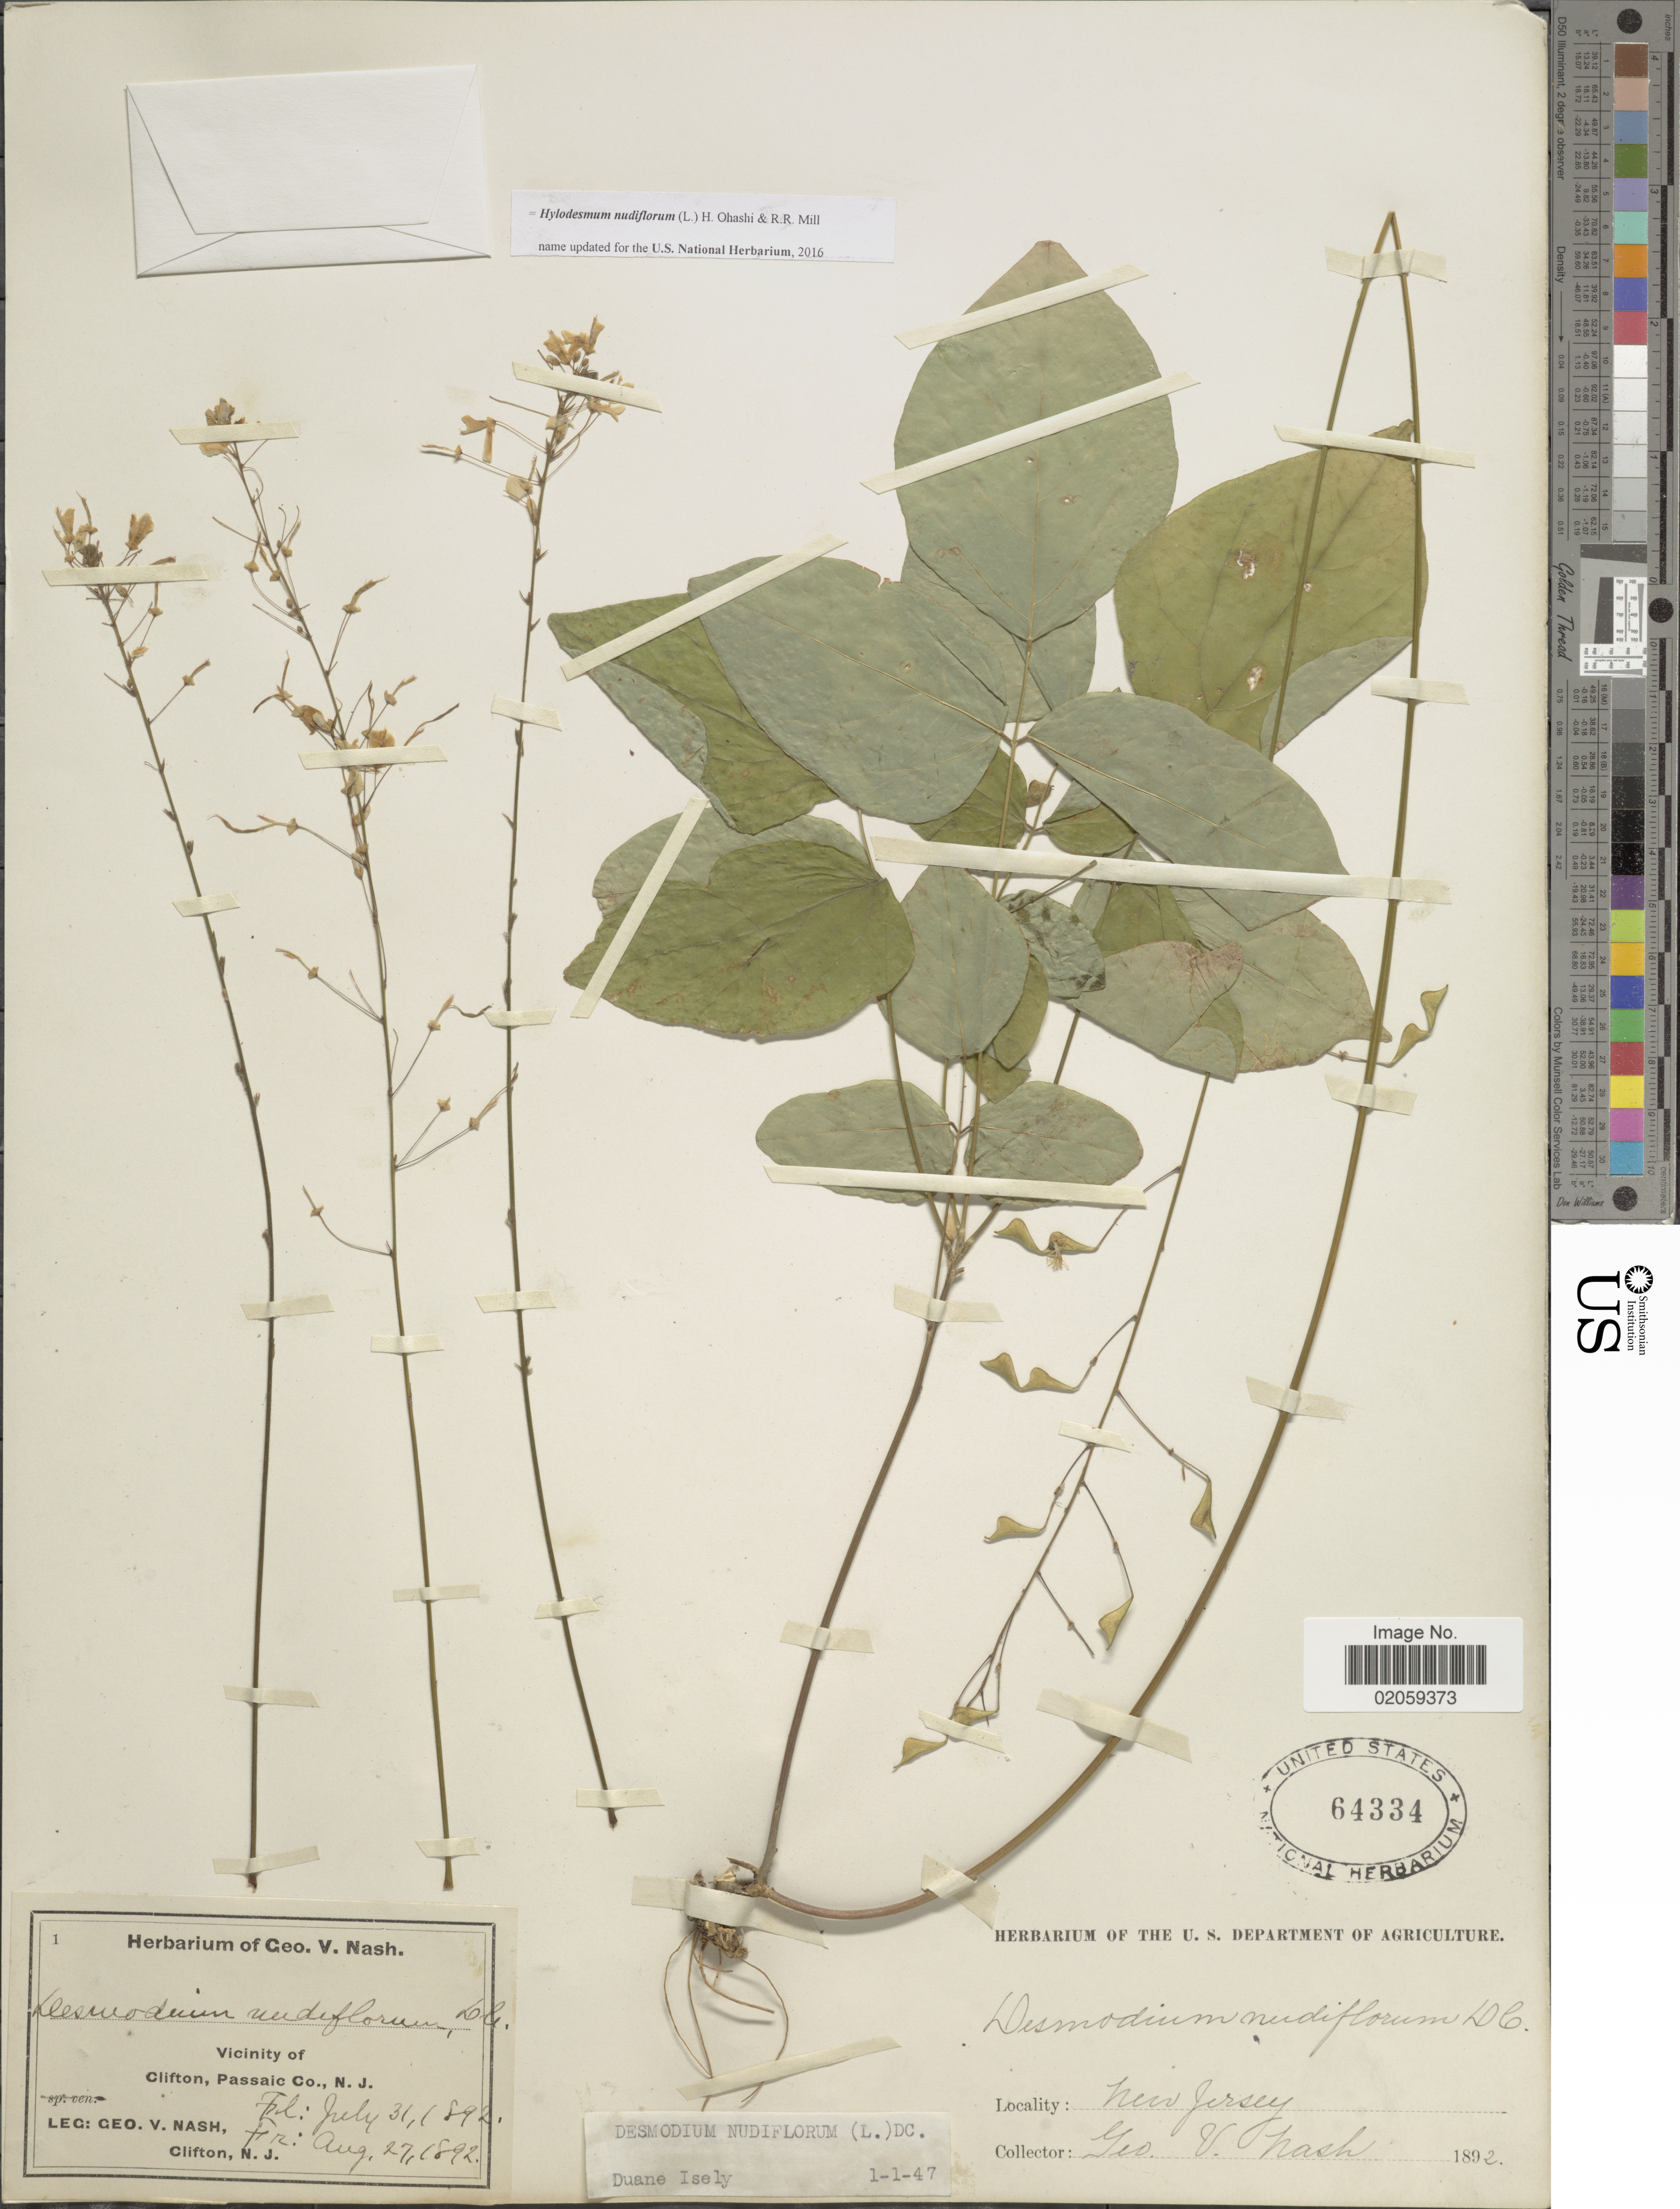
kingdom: Plantae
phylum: Tracheophyta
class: Magnoliopsida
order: Fabales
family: Fabaceae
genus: Hylodesmum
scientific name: Hylodesmum nudiflorum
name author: (L.) H. Ohashi & R.R. Mill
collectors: G. V. Nash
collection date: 1892-07-31/1892-08-27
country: United States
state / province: New Jersey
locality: Vicinity of Clifton, Passaic Co., N.J.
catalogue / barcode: US 64334